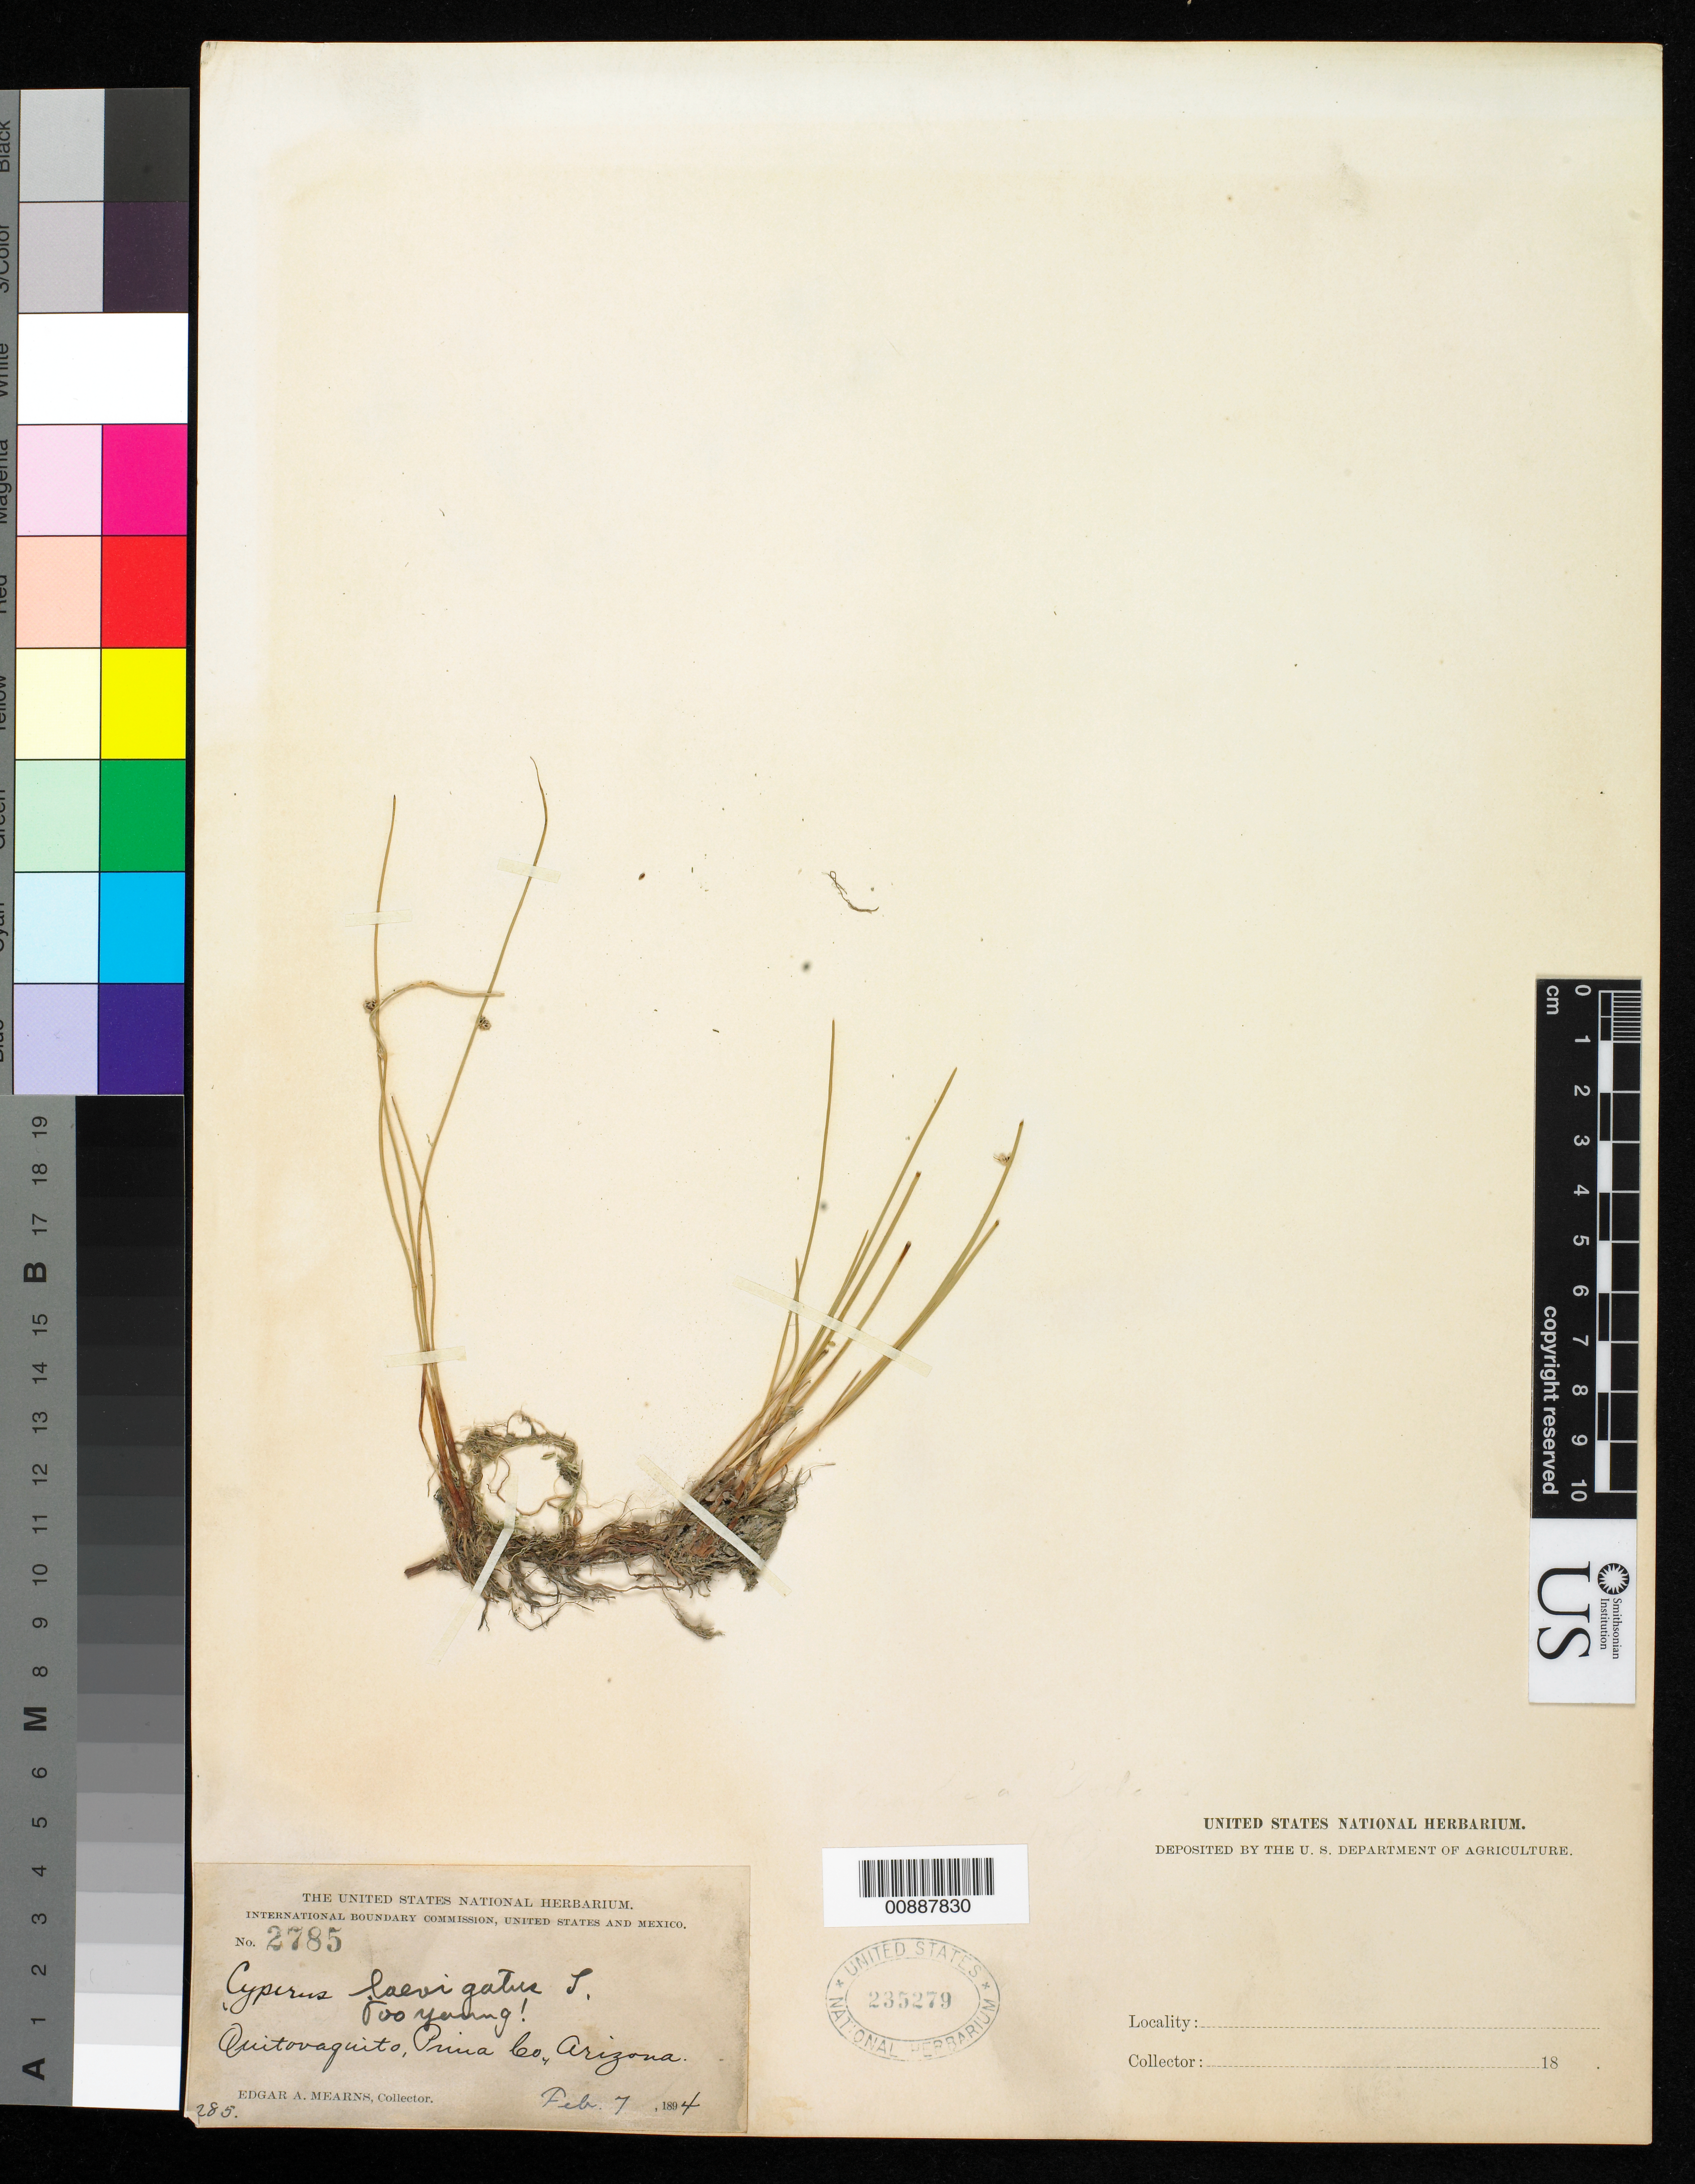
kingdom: Plantae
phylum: Tracheophyta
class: Liliopsida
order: Poales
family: Cyperaceae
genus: Cyperus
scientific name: Cyperus laevigatus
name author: L.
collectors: E. A. Mearns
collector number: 2785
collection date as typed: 07 Feb 1894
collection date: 1894-02-07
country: United States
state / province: Arizona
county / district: Pima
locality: Quitovaquito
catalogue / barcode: US 235279